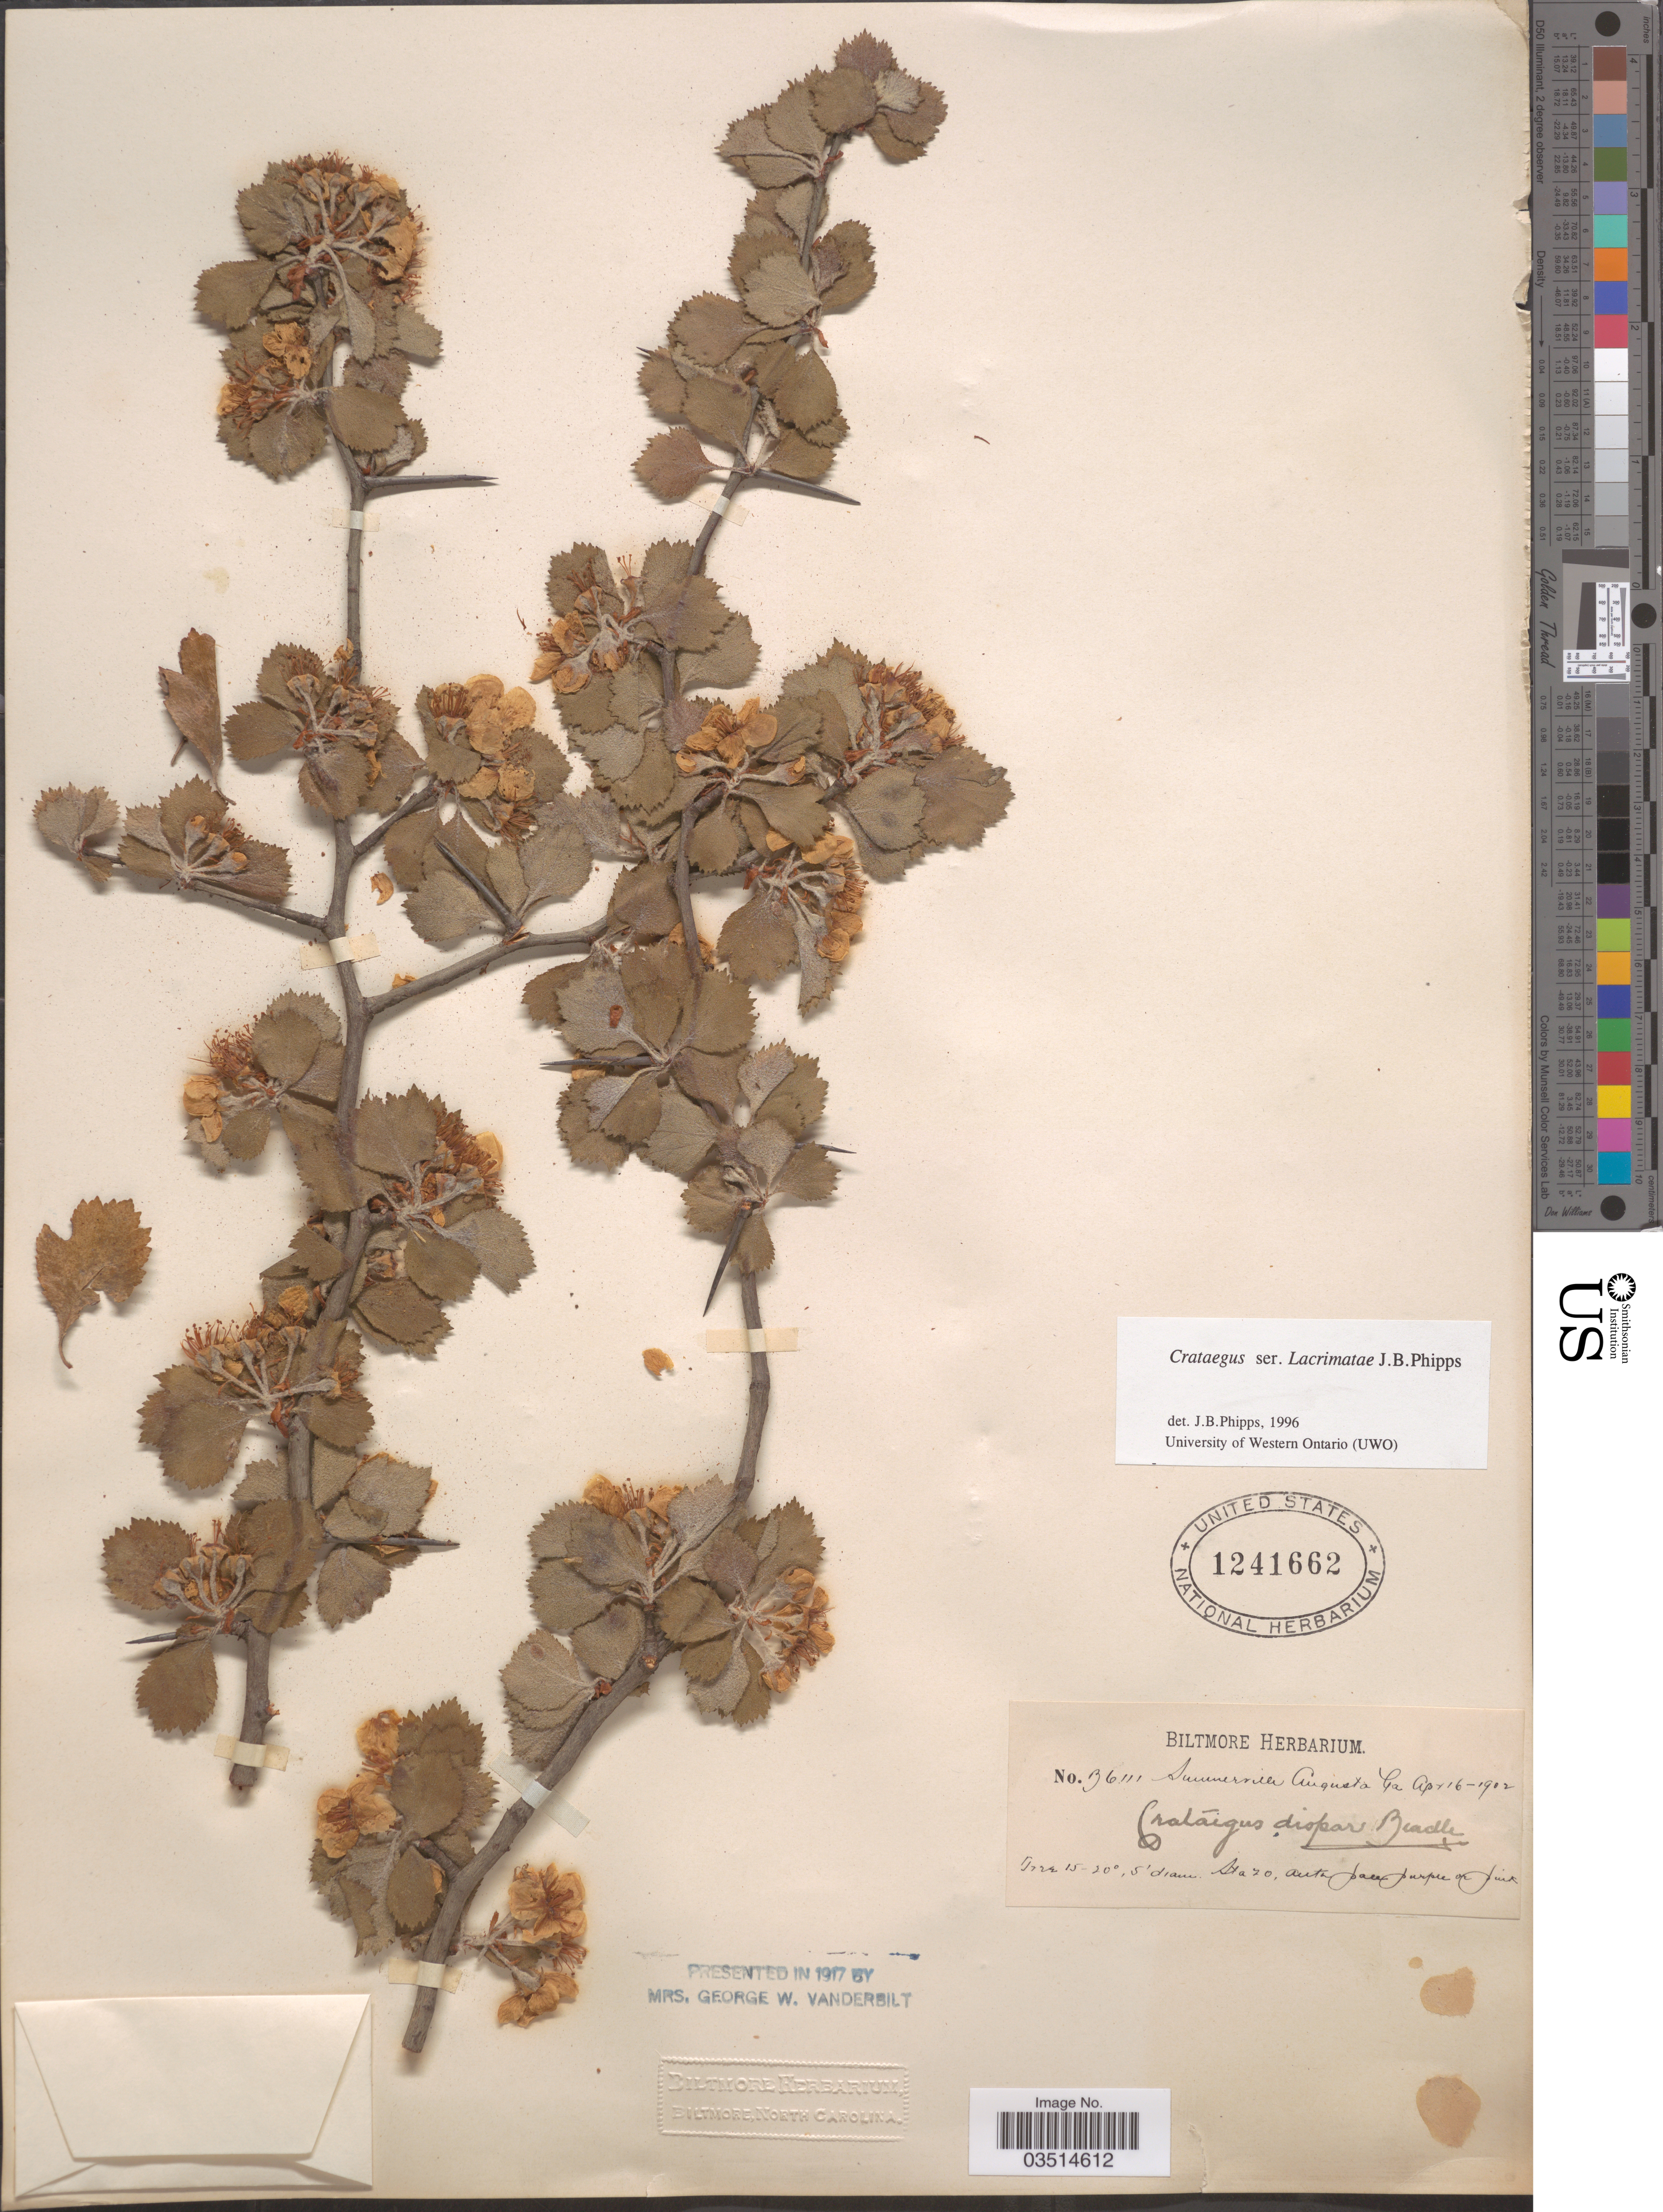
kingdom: Plantae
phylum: Tracheophyta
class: Magnoliopsida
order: Rosales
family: Rosaceae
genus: Crataegus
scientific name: Crataegus dispar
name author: Beadle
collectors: ex herb. Biltmore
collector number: B6111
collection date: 1902-04-16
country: United States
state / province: Georgia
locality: Summerville Augusta.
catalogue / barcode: US 1241662